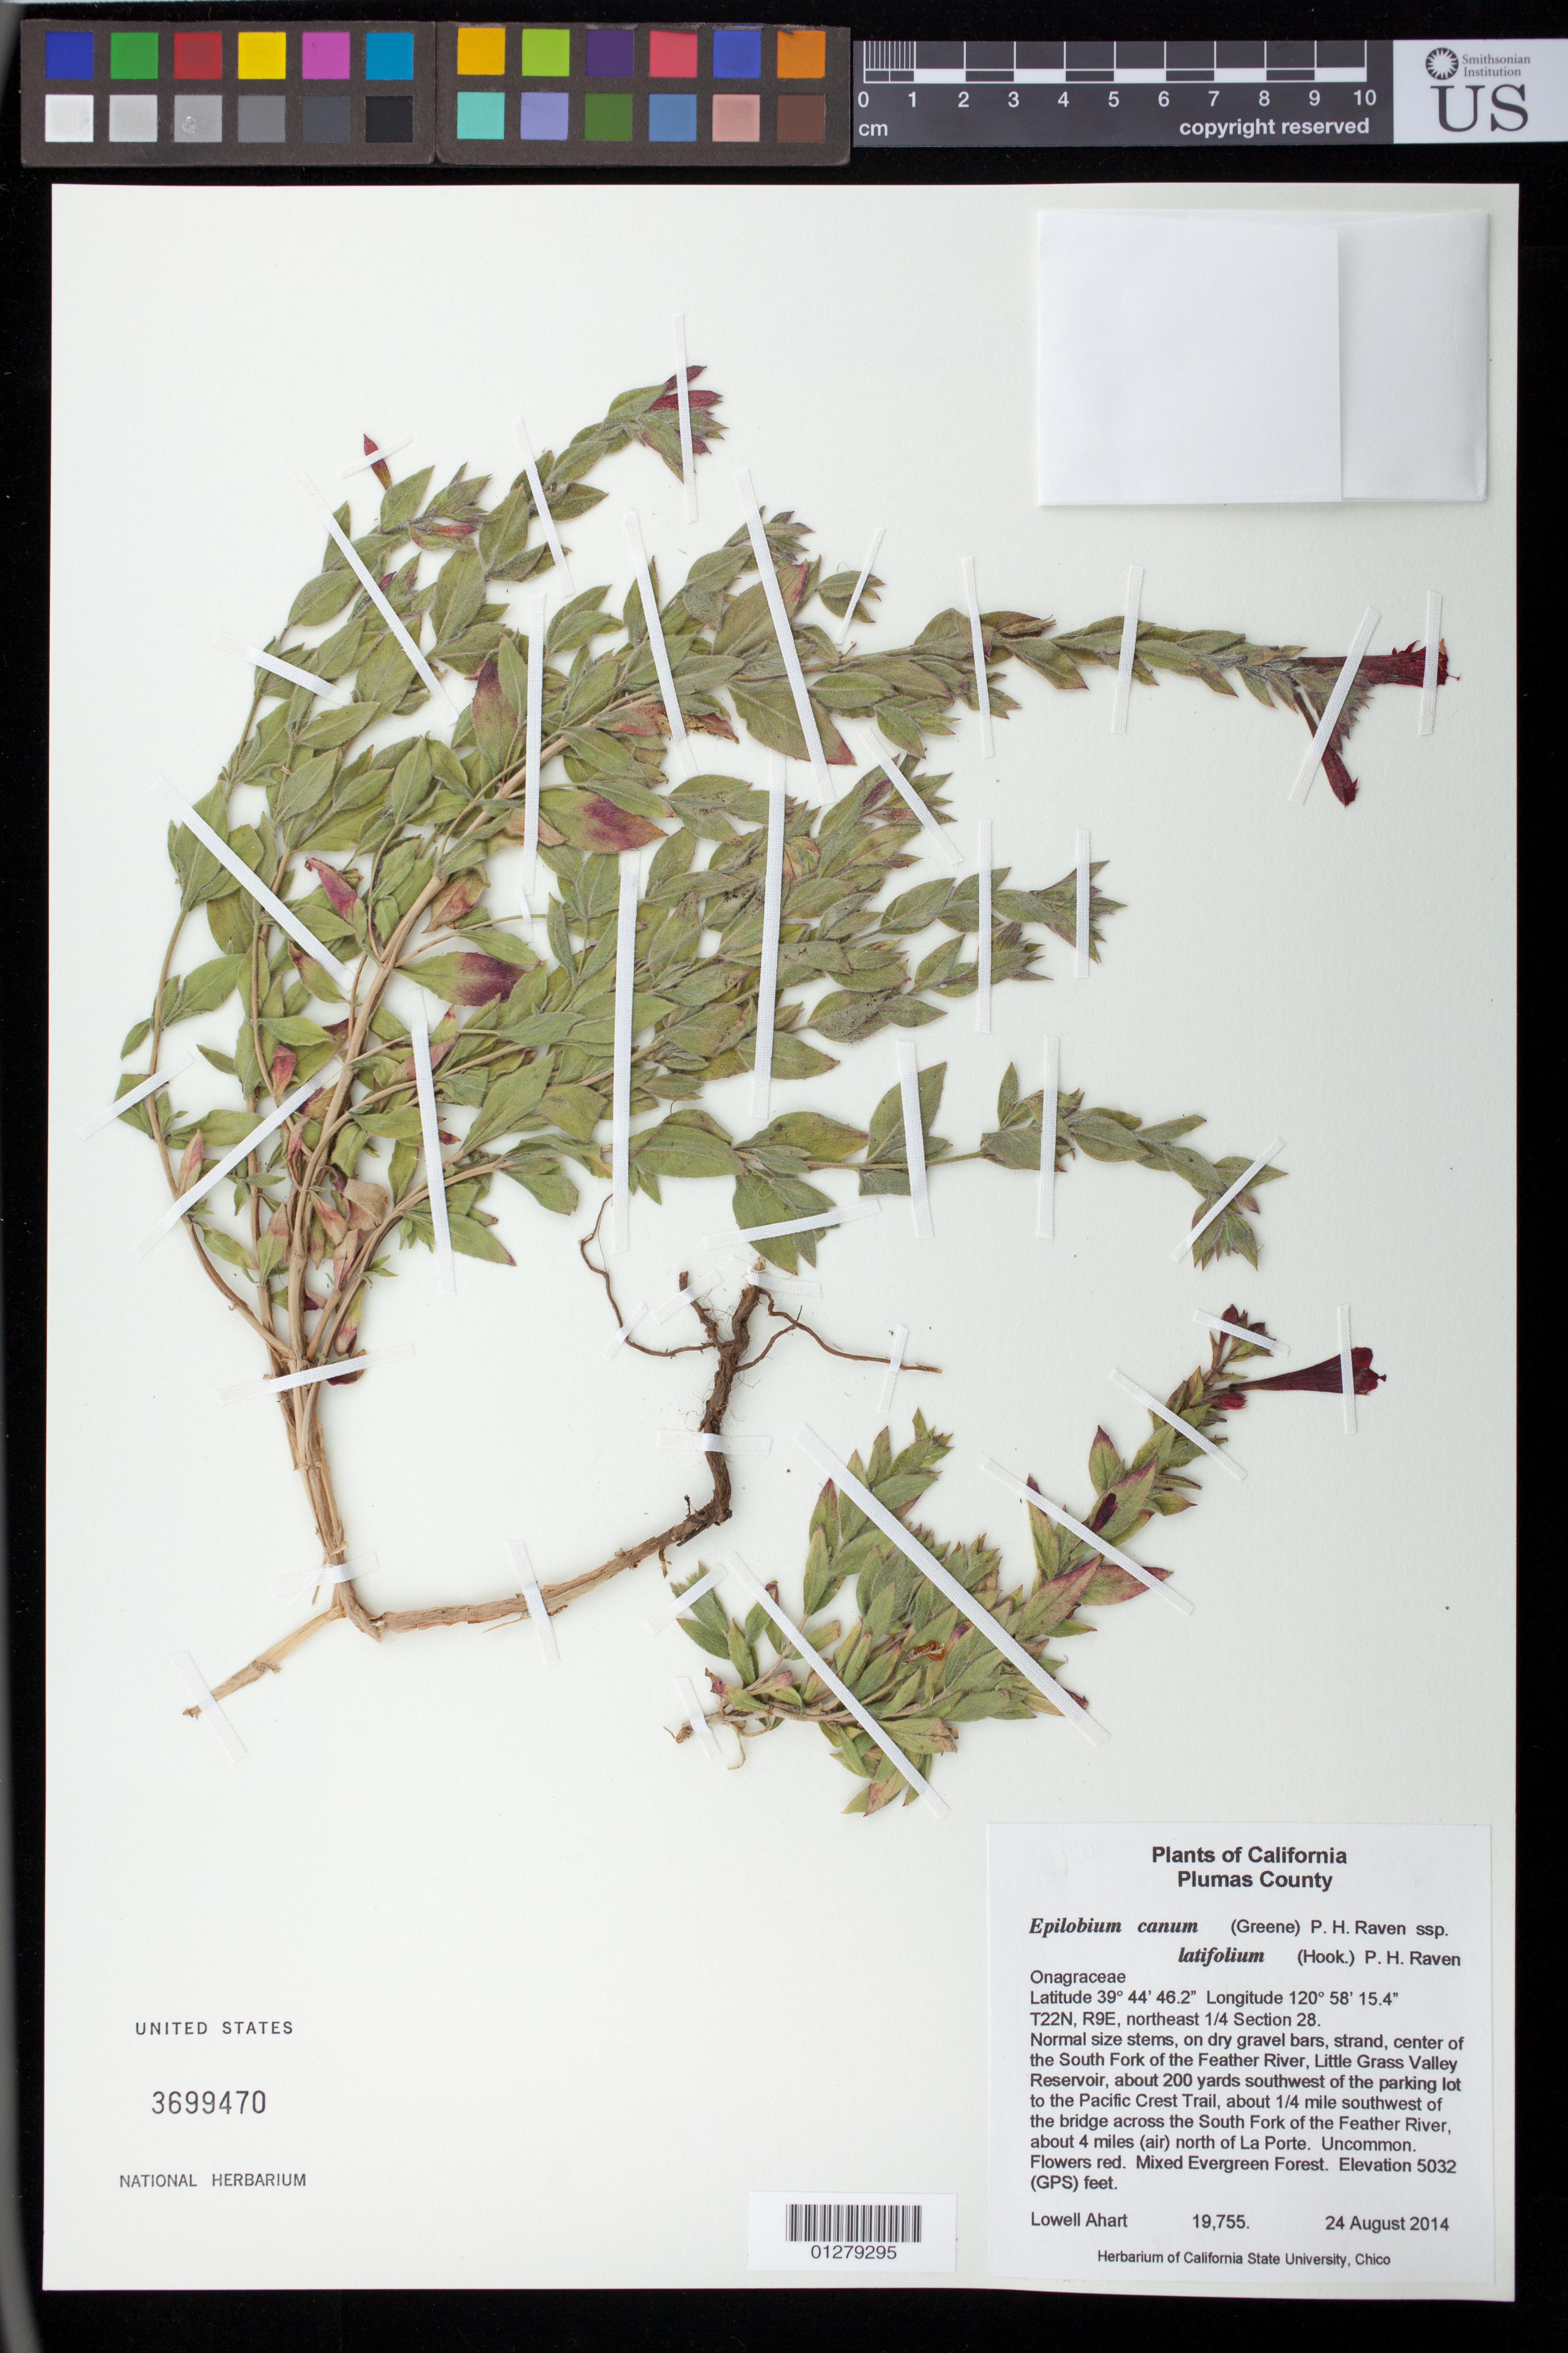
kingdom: Plantae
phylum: Tracheophyta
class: Magnoliopsida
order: Myrtales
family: Onagraceae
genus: Epilobium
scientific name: Epilobium canum subsp. latifolium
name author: (Hook.) P.H. Raven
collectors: L. Ahart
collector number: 19755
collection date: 2014-08-24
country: United States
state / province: California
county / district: Plumas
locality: In the middle of the South Fork of the Feather River, Little Grass Valley Reservoir, about 200 yards southwest of the parking lot to the Pacific Crest Trail, about 1/4 mile southwest of the bridge across the South Fork of the Feather River, about 4 miles (air) north of La Porte.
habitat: Mixed evergreen forest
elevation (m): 1534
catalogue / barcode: US 3699470